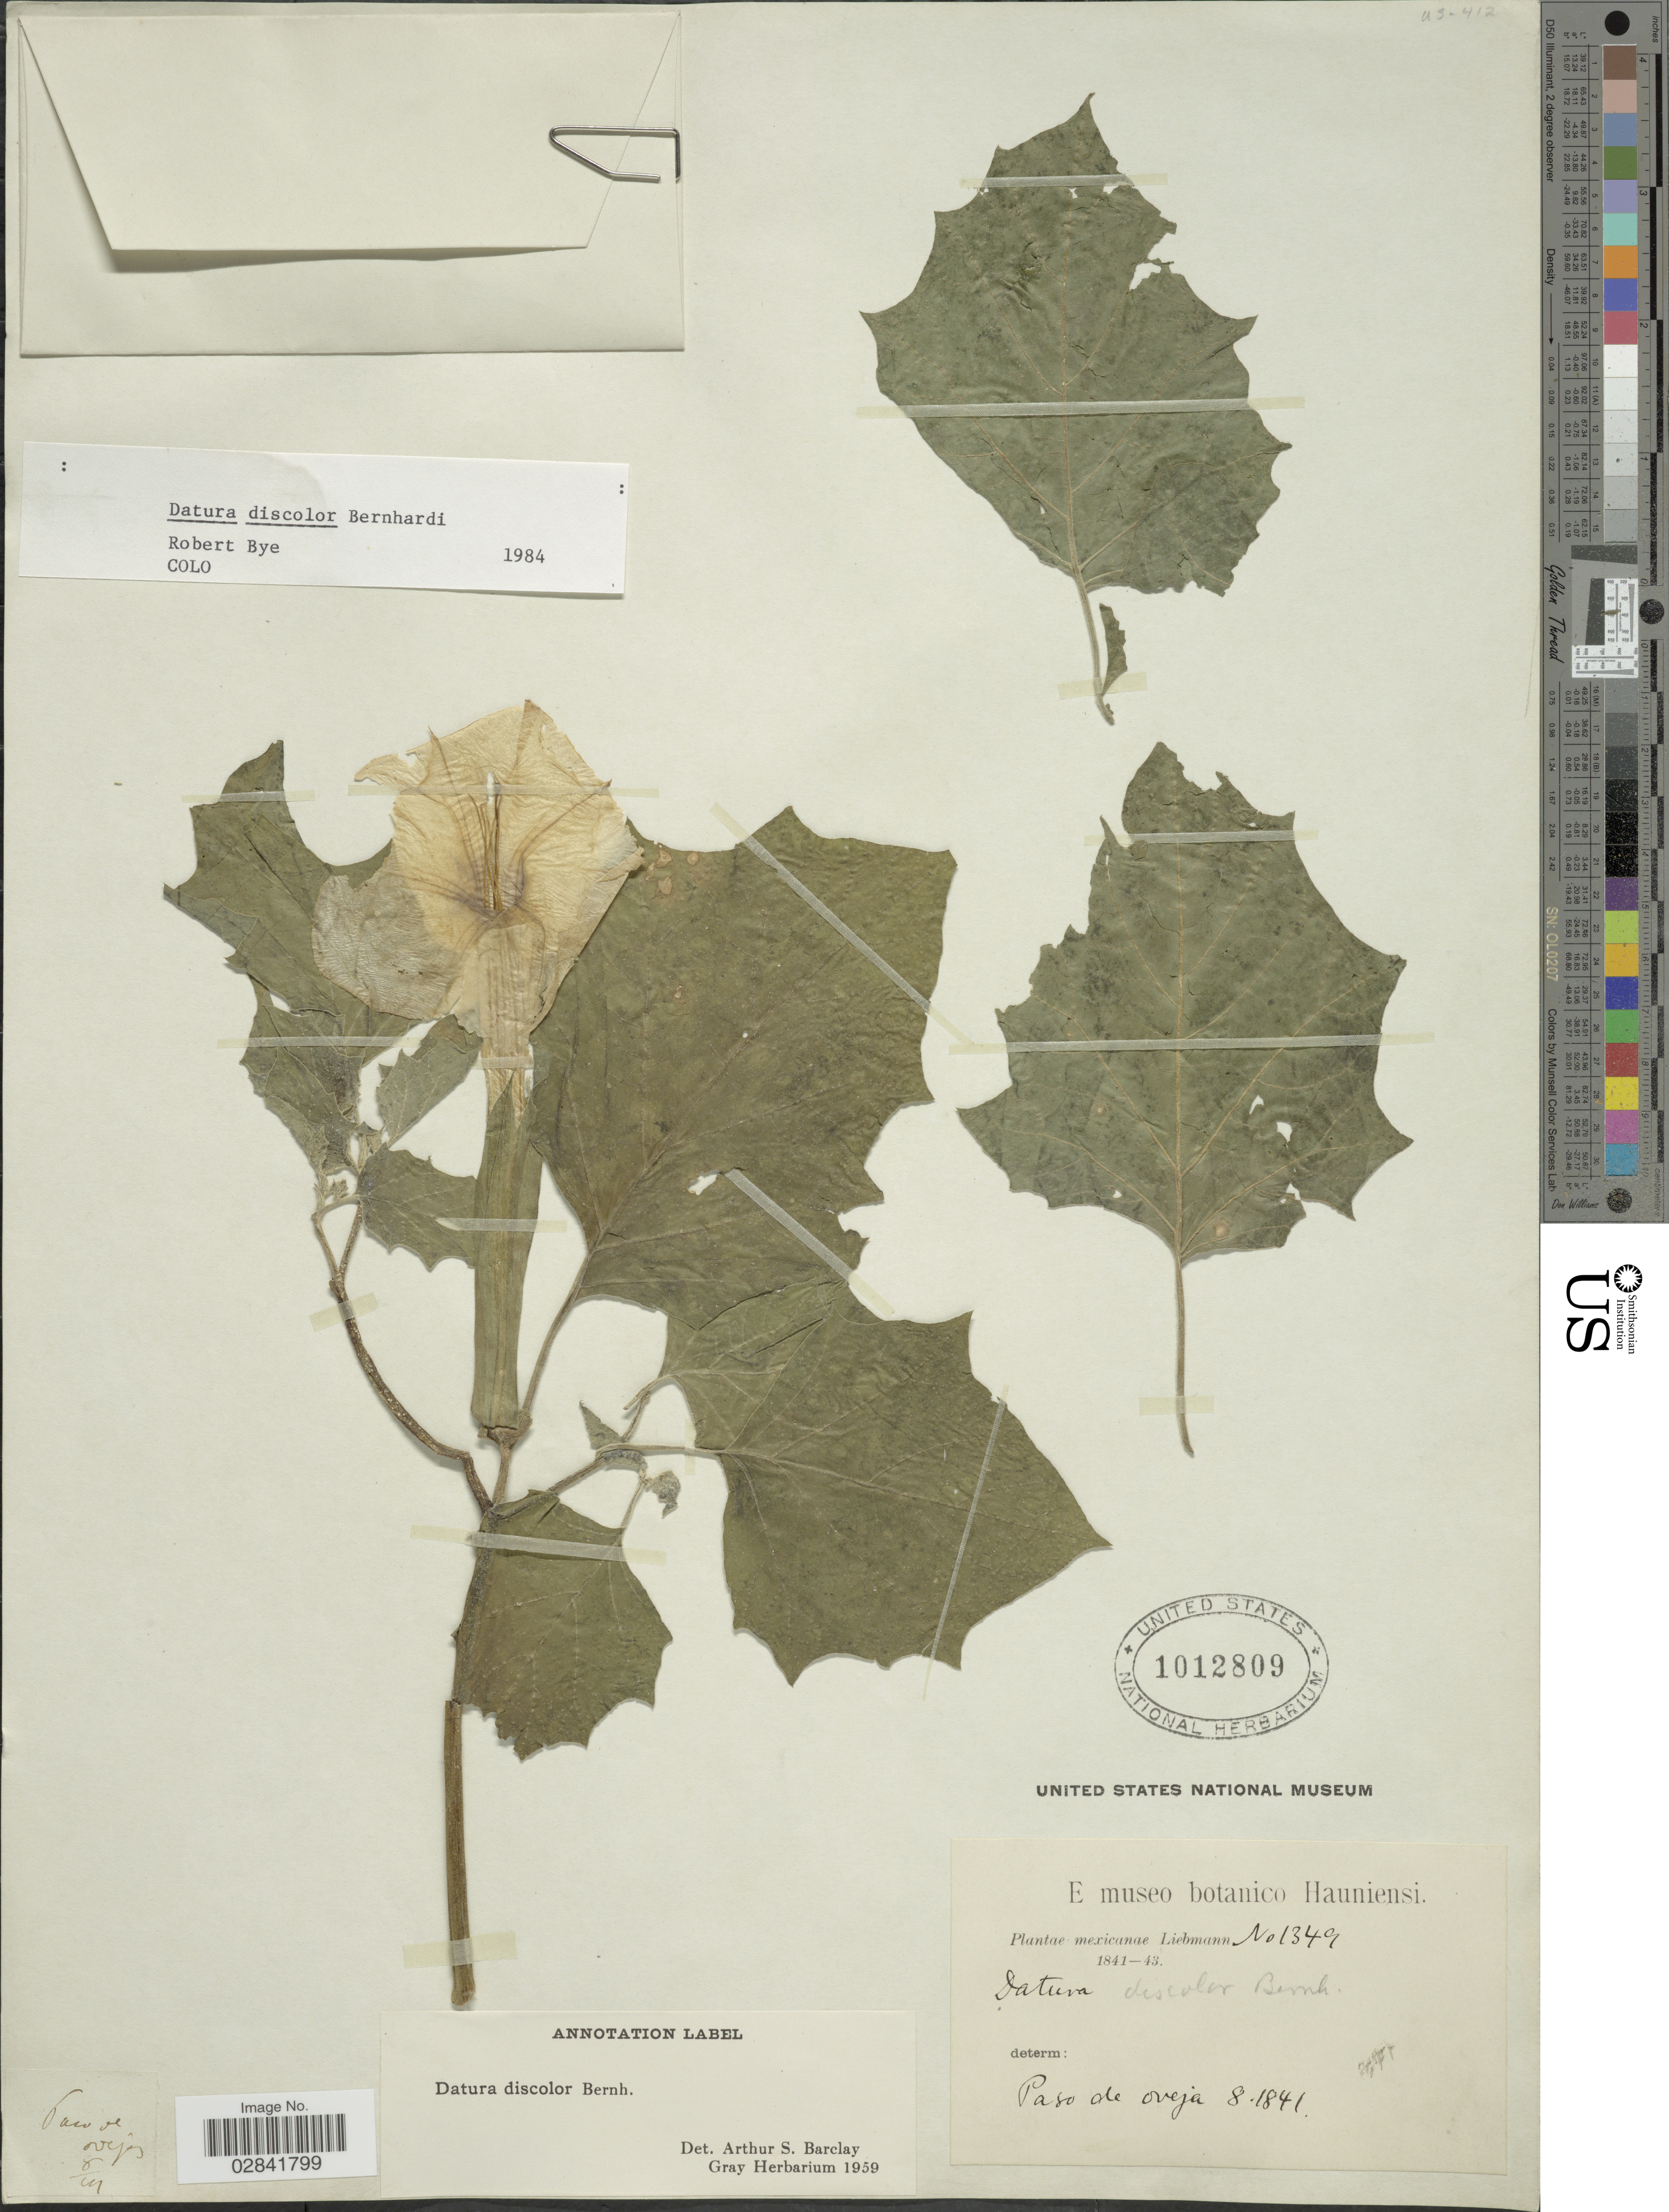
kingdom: Plantae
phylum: Tracheophyta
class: Magnoliopsida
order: Solanales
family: Solanaceae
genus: Datura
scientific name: Datura discolor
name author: Bernh.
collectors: Liebmann, --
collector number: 1349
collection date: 1841-08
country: Mexico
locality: Mexicanae. Paso de oveja.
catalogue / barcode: US 1012809